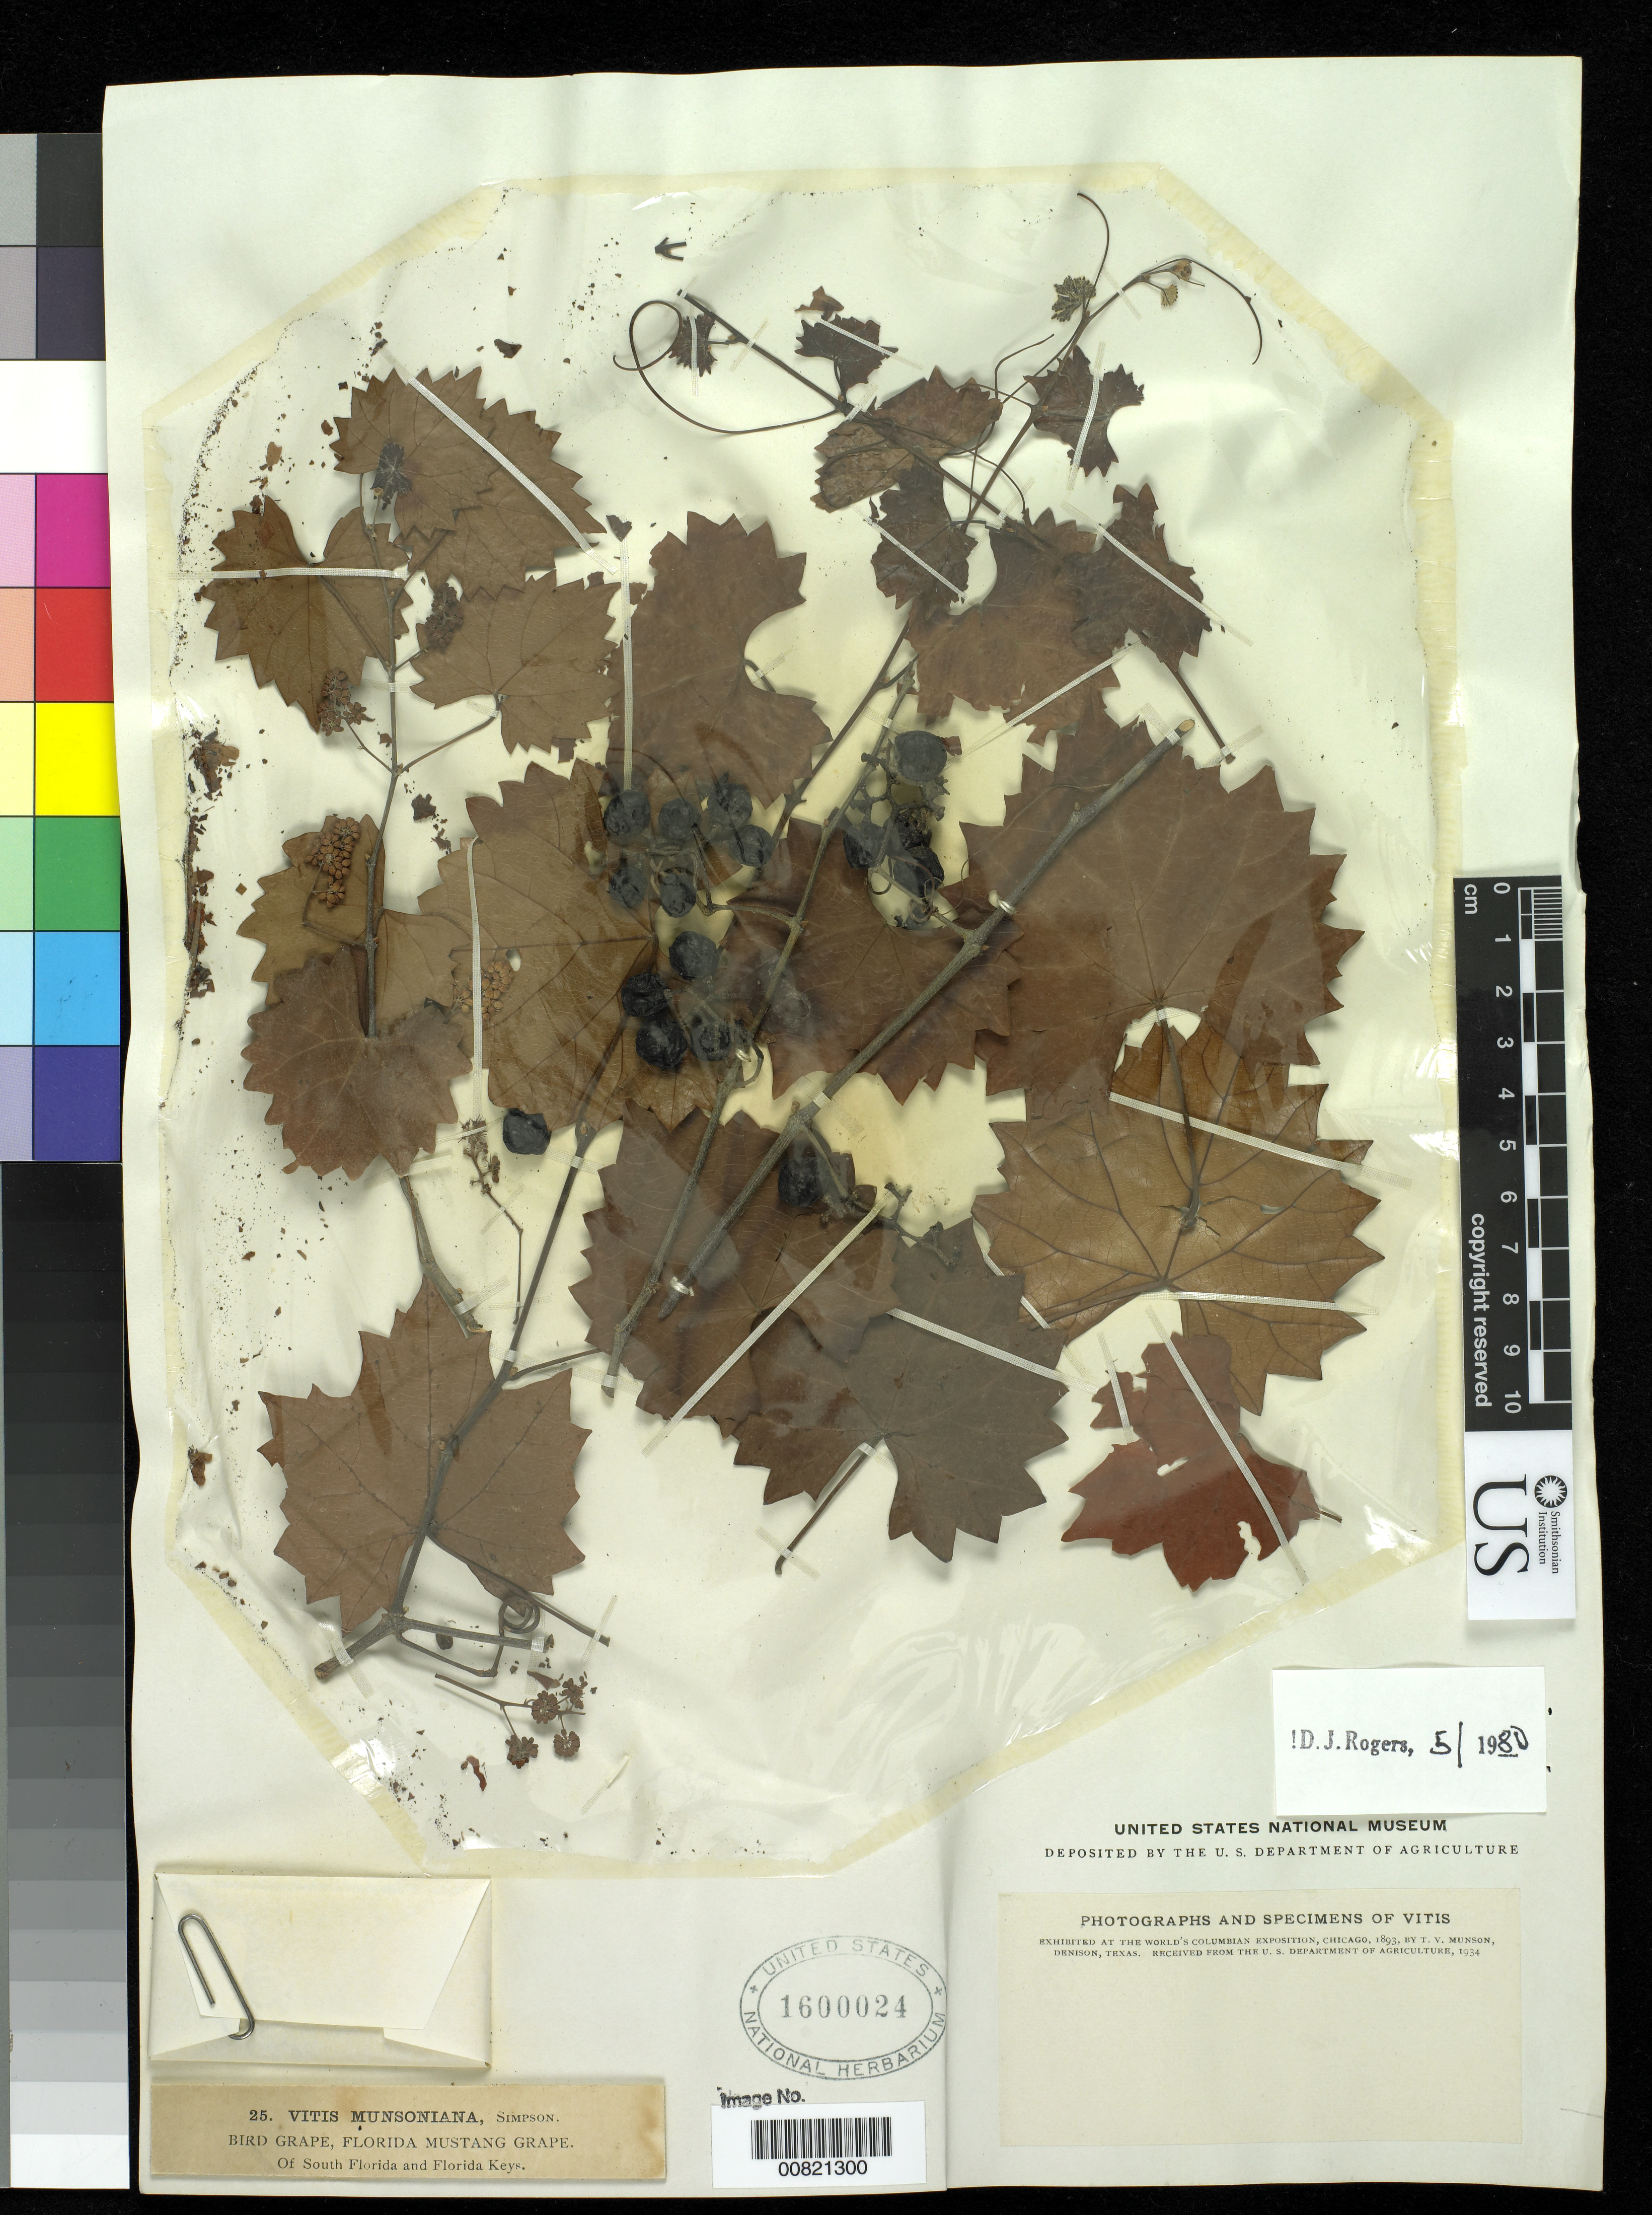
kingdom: Plantae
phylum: Tracheophyta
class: Magnoliopsida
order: Vitales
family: Vitaceae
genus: Vitis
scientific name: Vitis munsoniana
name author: J.H. Simpson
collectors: T. V. Munson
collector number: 25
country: United States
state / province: Florida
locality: S Florida and Florida Keys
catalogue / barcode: US 600024